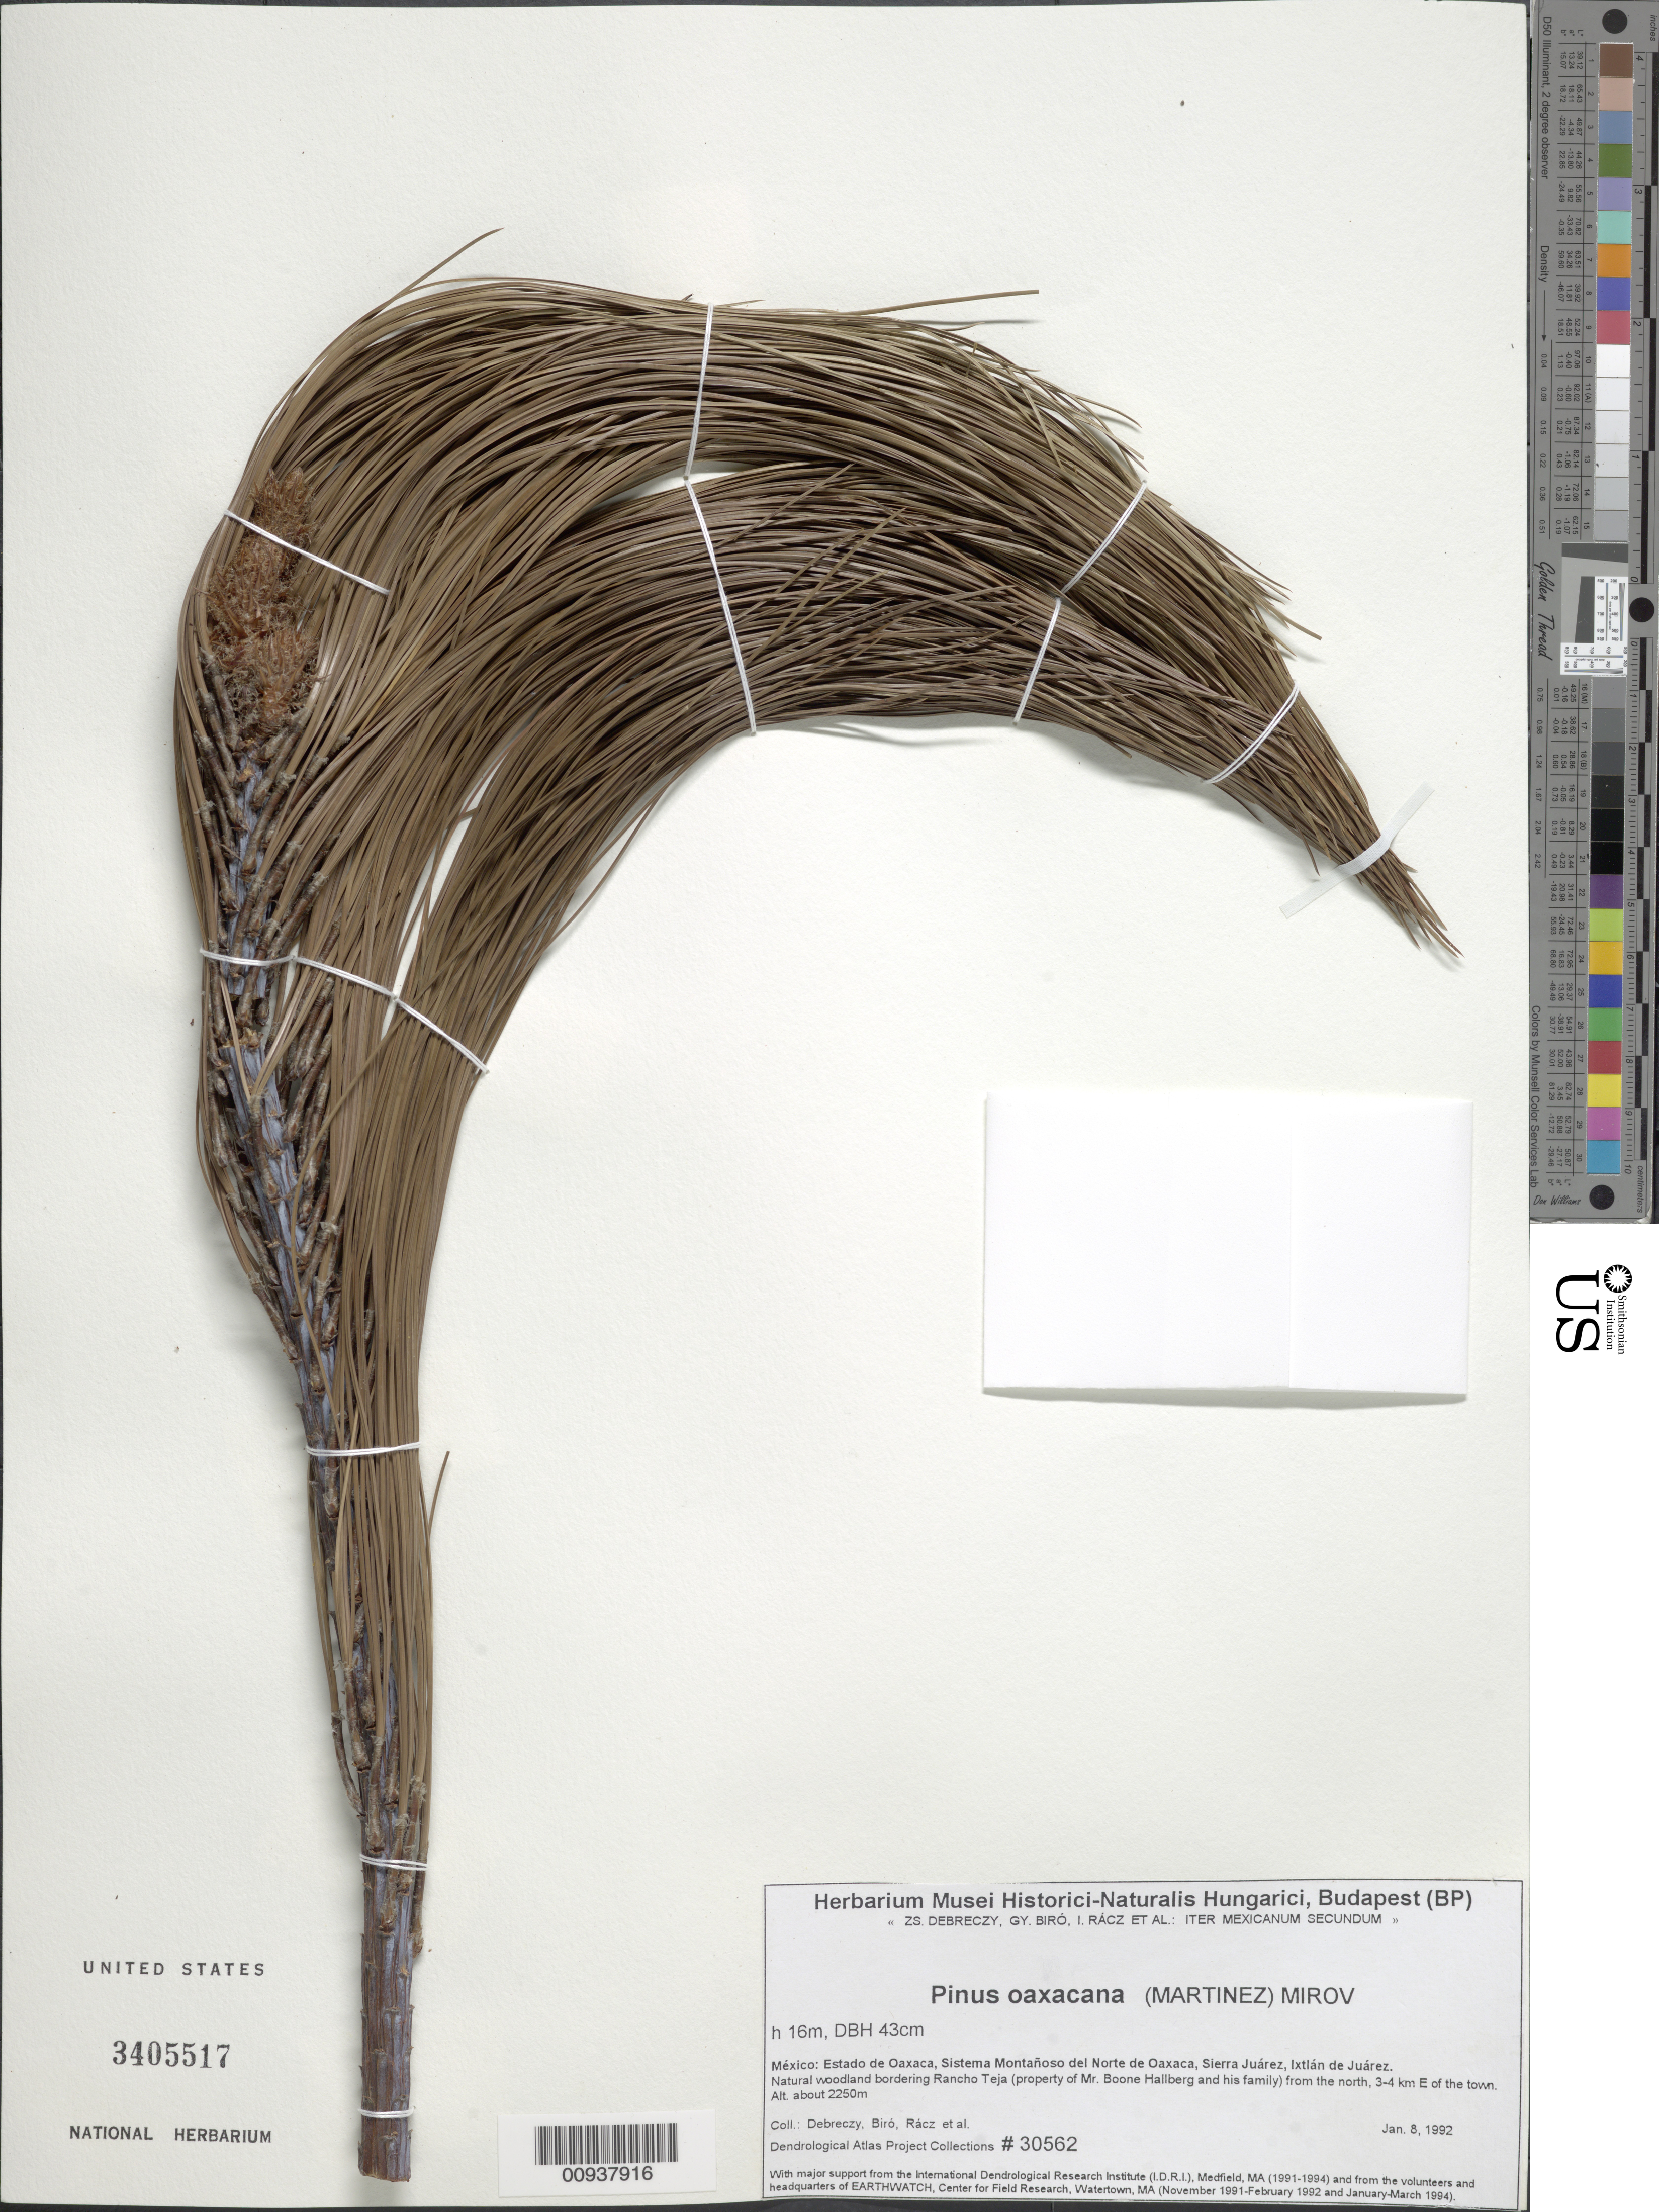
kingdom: Plantae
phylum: Tracheophyta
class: Pinopsida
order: Pinales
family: Pinaceae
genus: Pinus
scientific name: Pinus oaxacana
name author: Mirov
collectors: Z. Debreczy, G. Biro, I. Rácz & et al.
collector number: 30562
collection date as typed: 08 Jan 1992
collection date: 1992-01-08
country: Mexico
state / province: Oaxaca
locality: Sistema Montañoso del Norte de Oaxaca, Sierra Juárez, Ixtlán de Juárez. Natural woodland bordering Rancho Teja (property of Mr. Boone Hallberg and his family) from the north, 3-4 km. E of the town.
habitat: Natural woodland.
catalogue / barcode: US 3405517